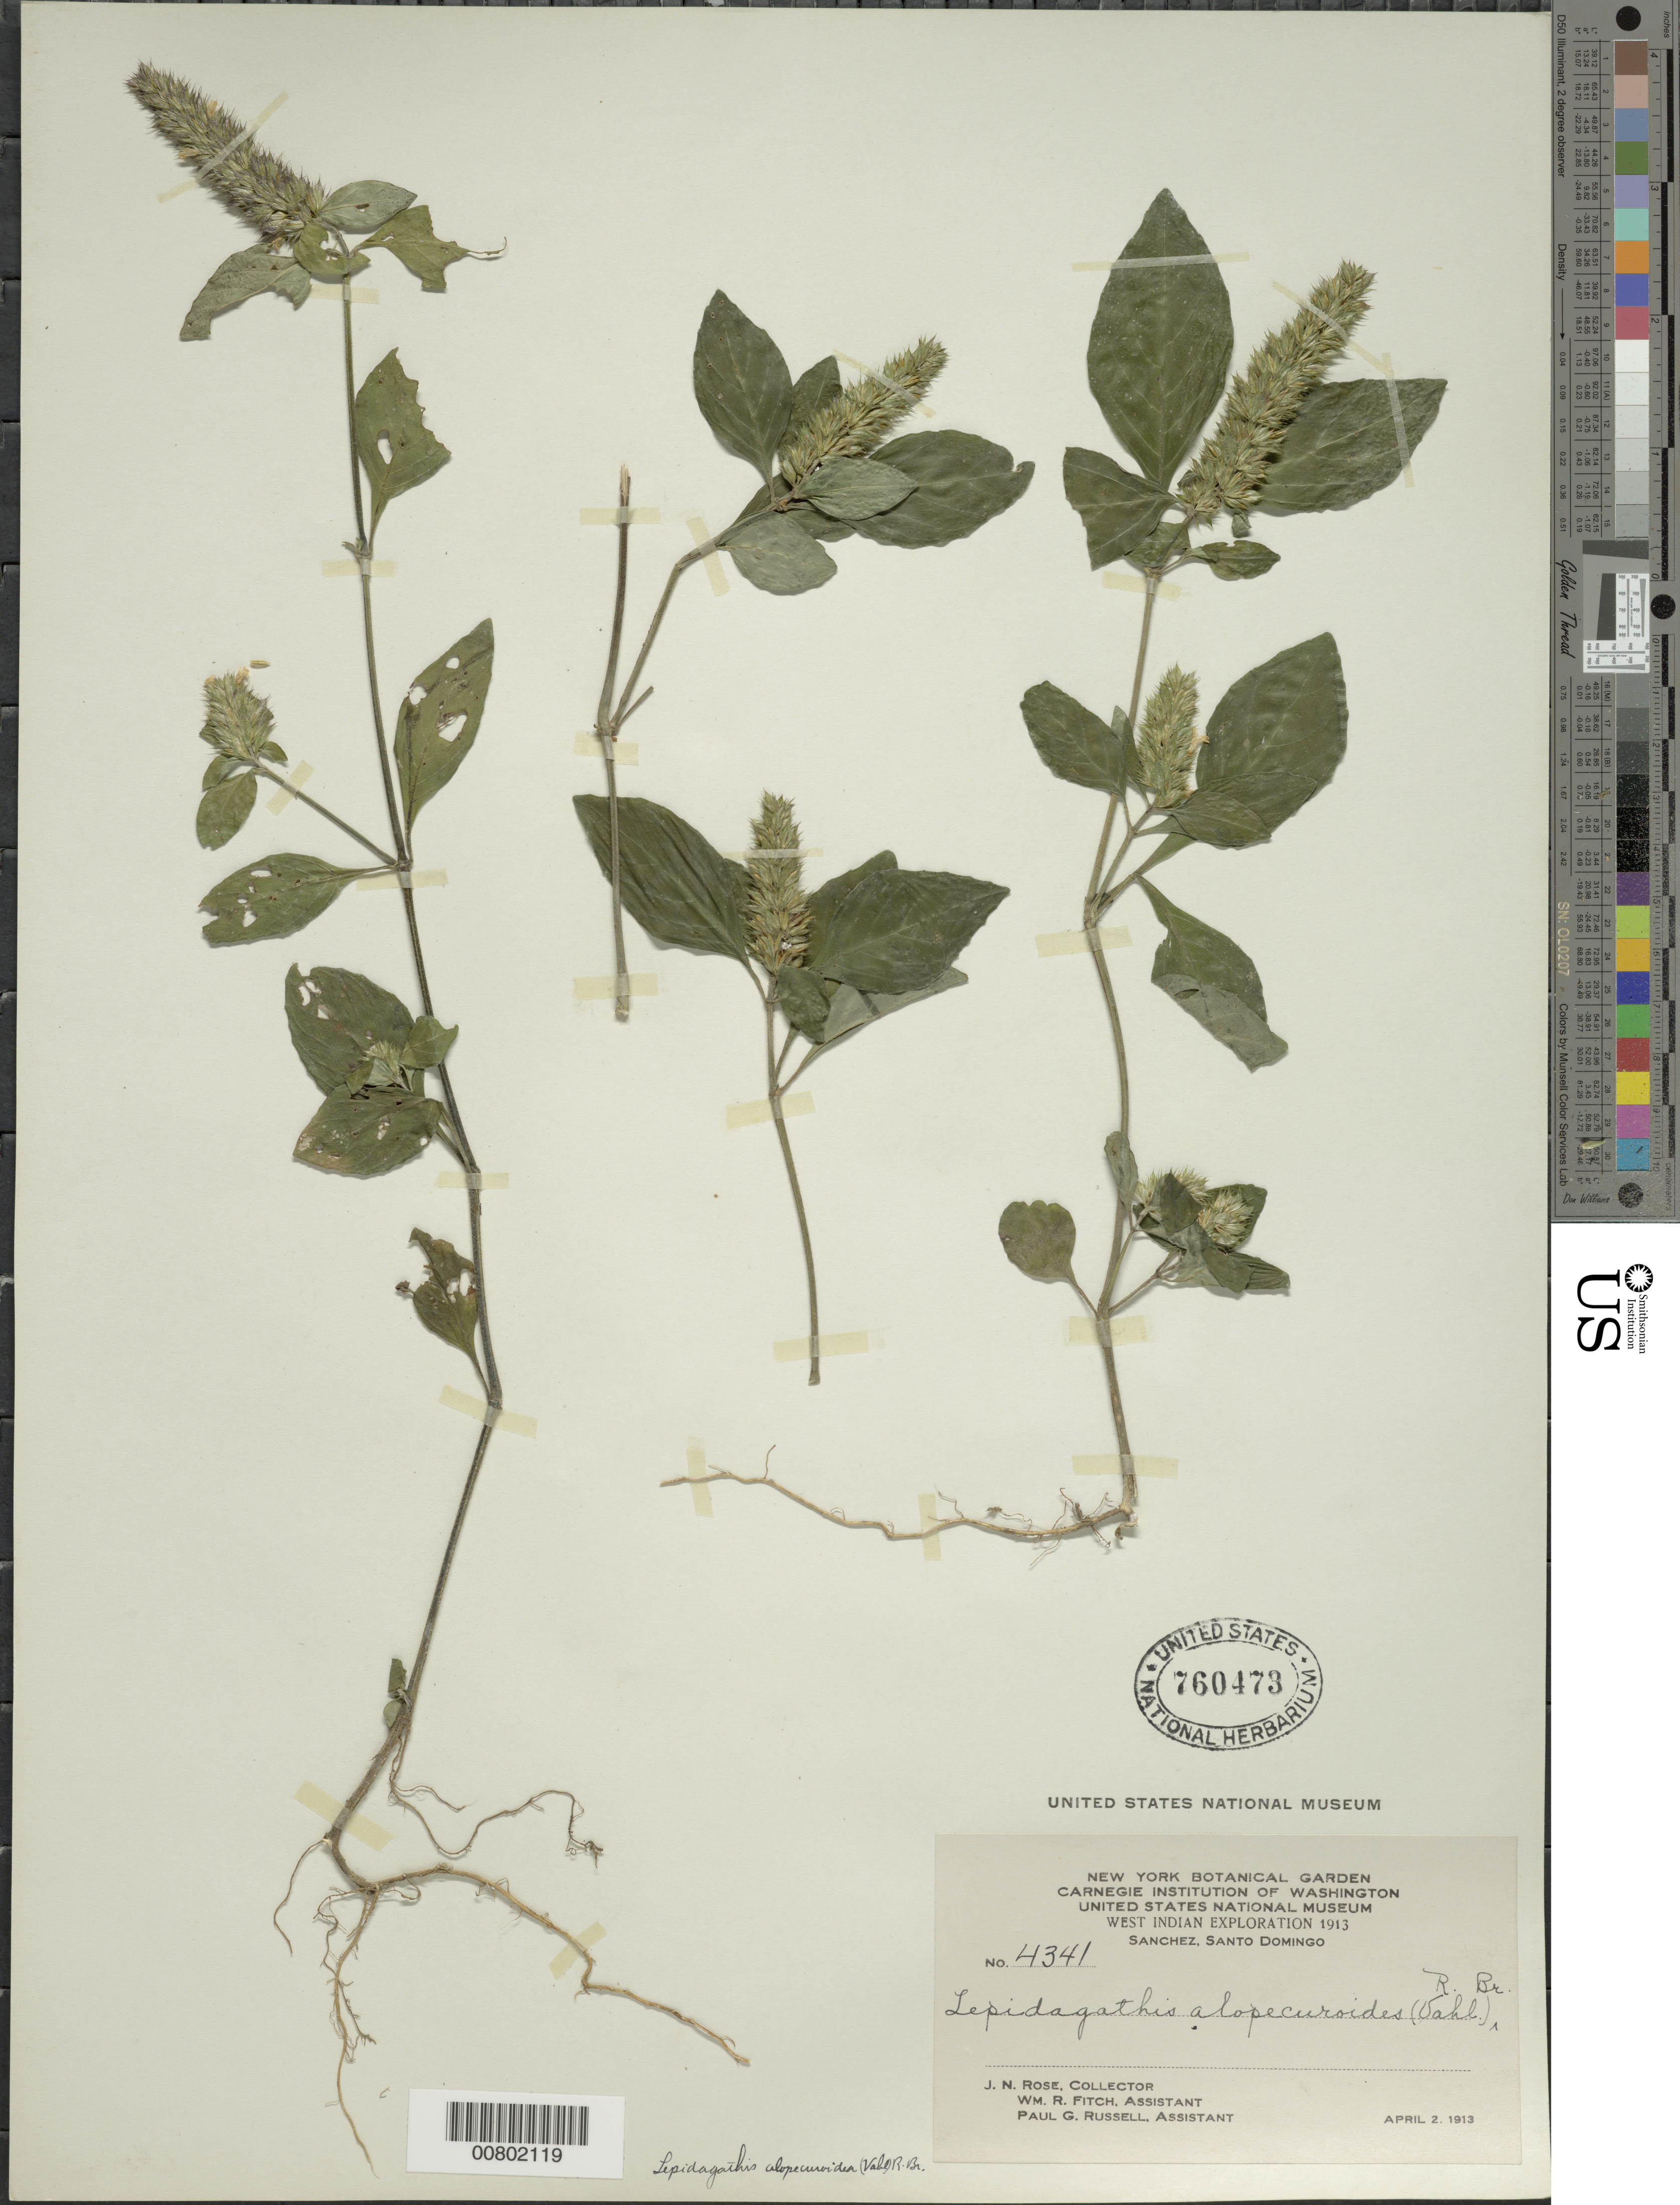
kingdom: Plantae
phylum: Tracheophyta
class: Magnoliopsida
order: Lamiales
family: Acanthaceae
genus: Teliostachya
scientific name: Teliostachya alopecuroidea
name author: (Vahl) Nees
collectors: J. N. Rose, W. R. Fitch & P. G. Russell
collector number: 4341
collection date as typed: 02 Apr 1913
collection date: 1913-04-02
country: Dominican Republic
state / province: Sanchez Ramirez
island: Hispaniola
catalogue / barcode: US 760473